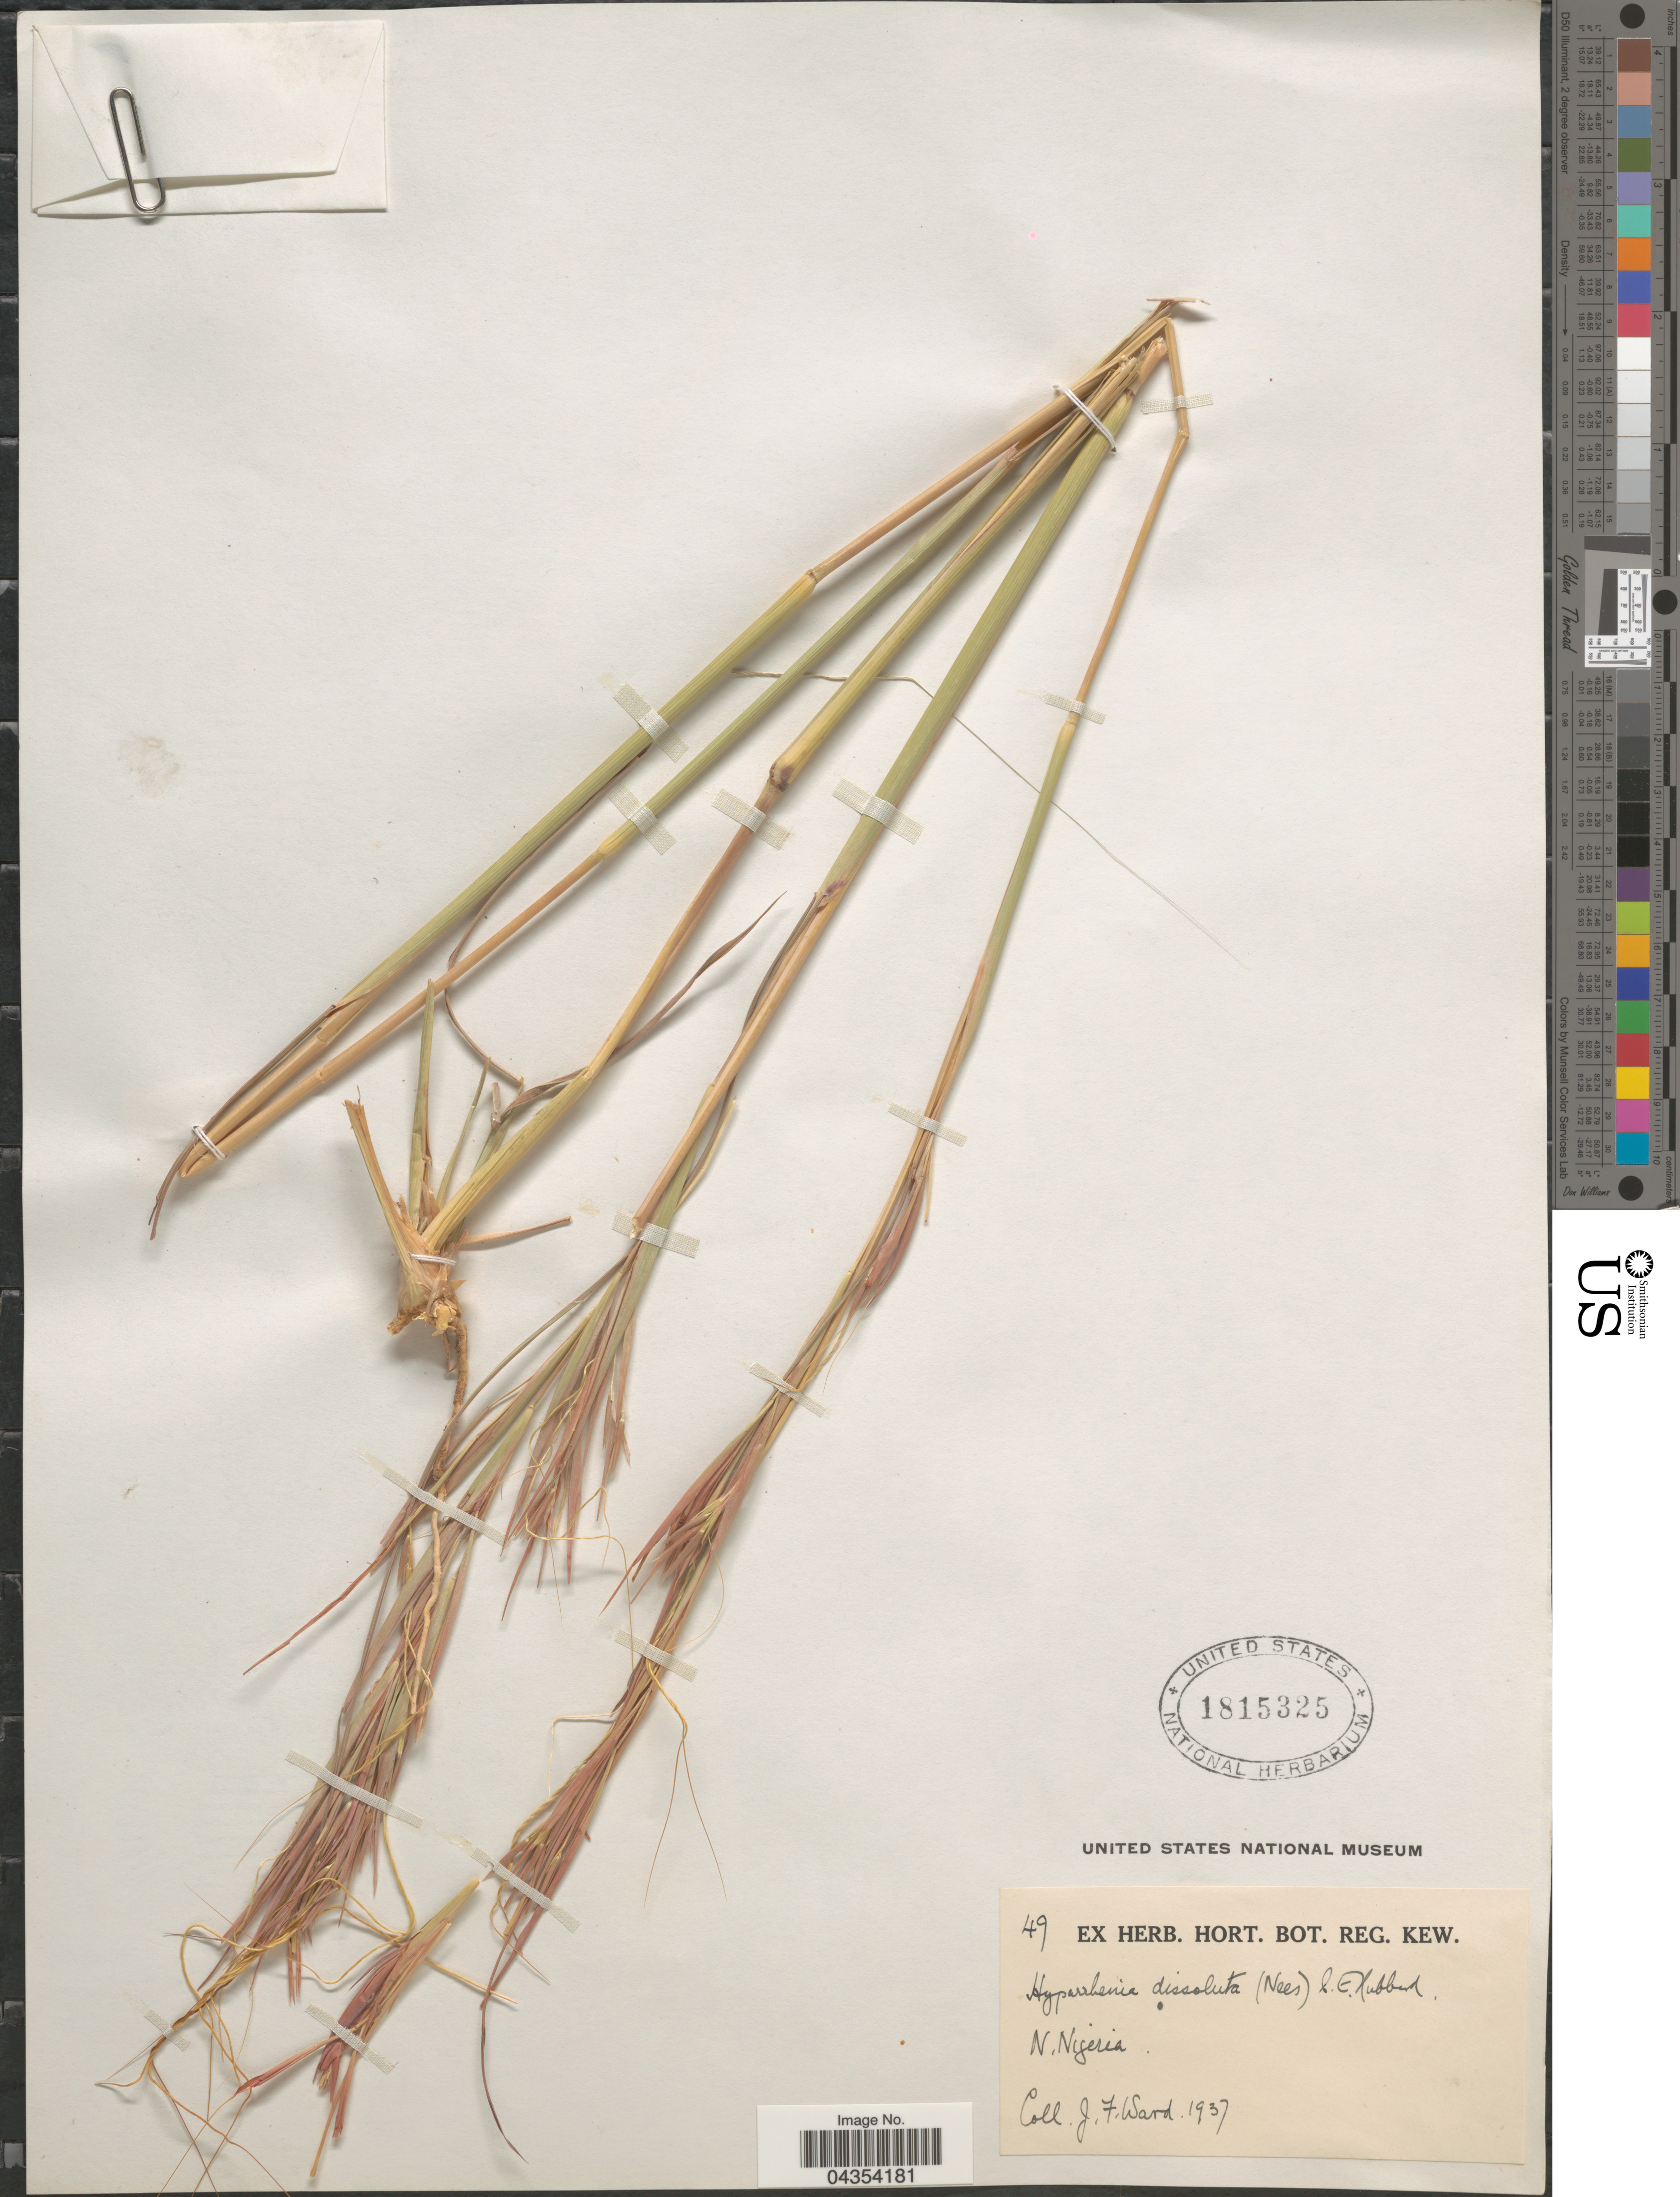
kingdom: Plantae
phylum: Tracheophyta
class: Liliopsida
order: Poales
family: Poaceae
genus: Hyperthelia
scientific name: Hyperthelia dissoluta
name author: (Nees ex Steud.) Clayton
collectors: J. Ward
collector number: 49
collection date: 1937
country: Nigeria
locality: N. Nigeria.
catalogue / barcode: US 1815325